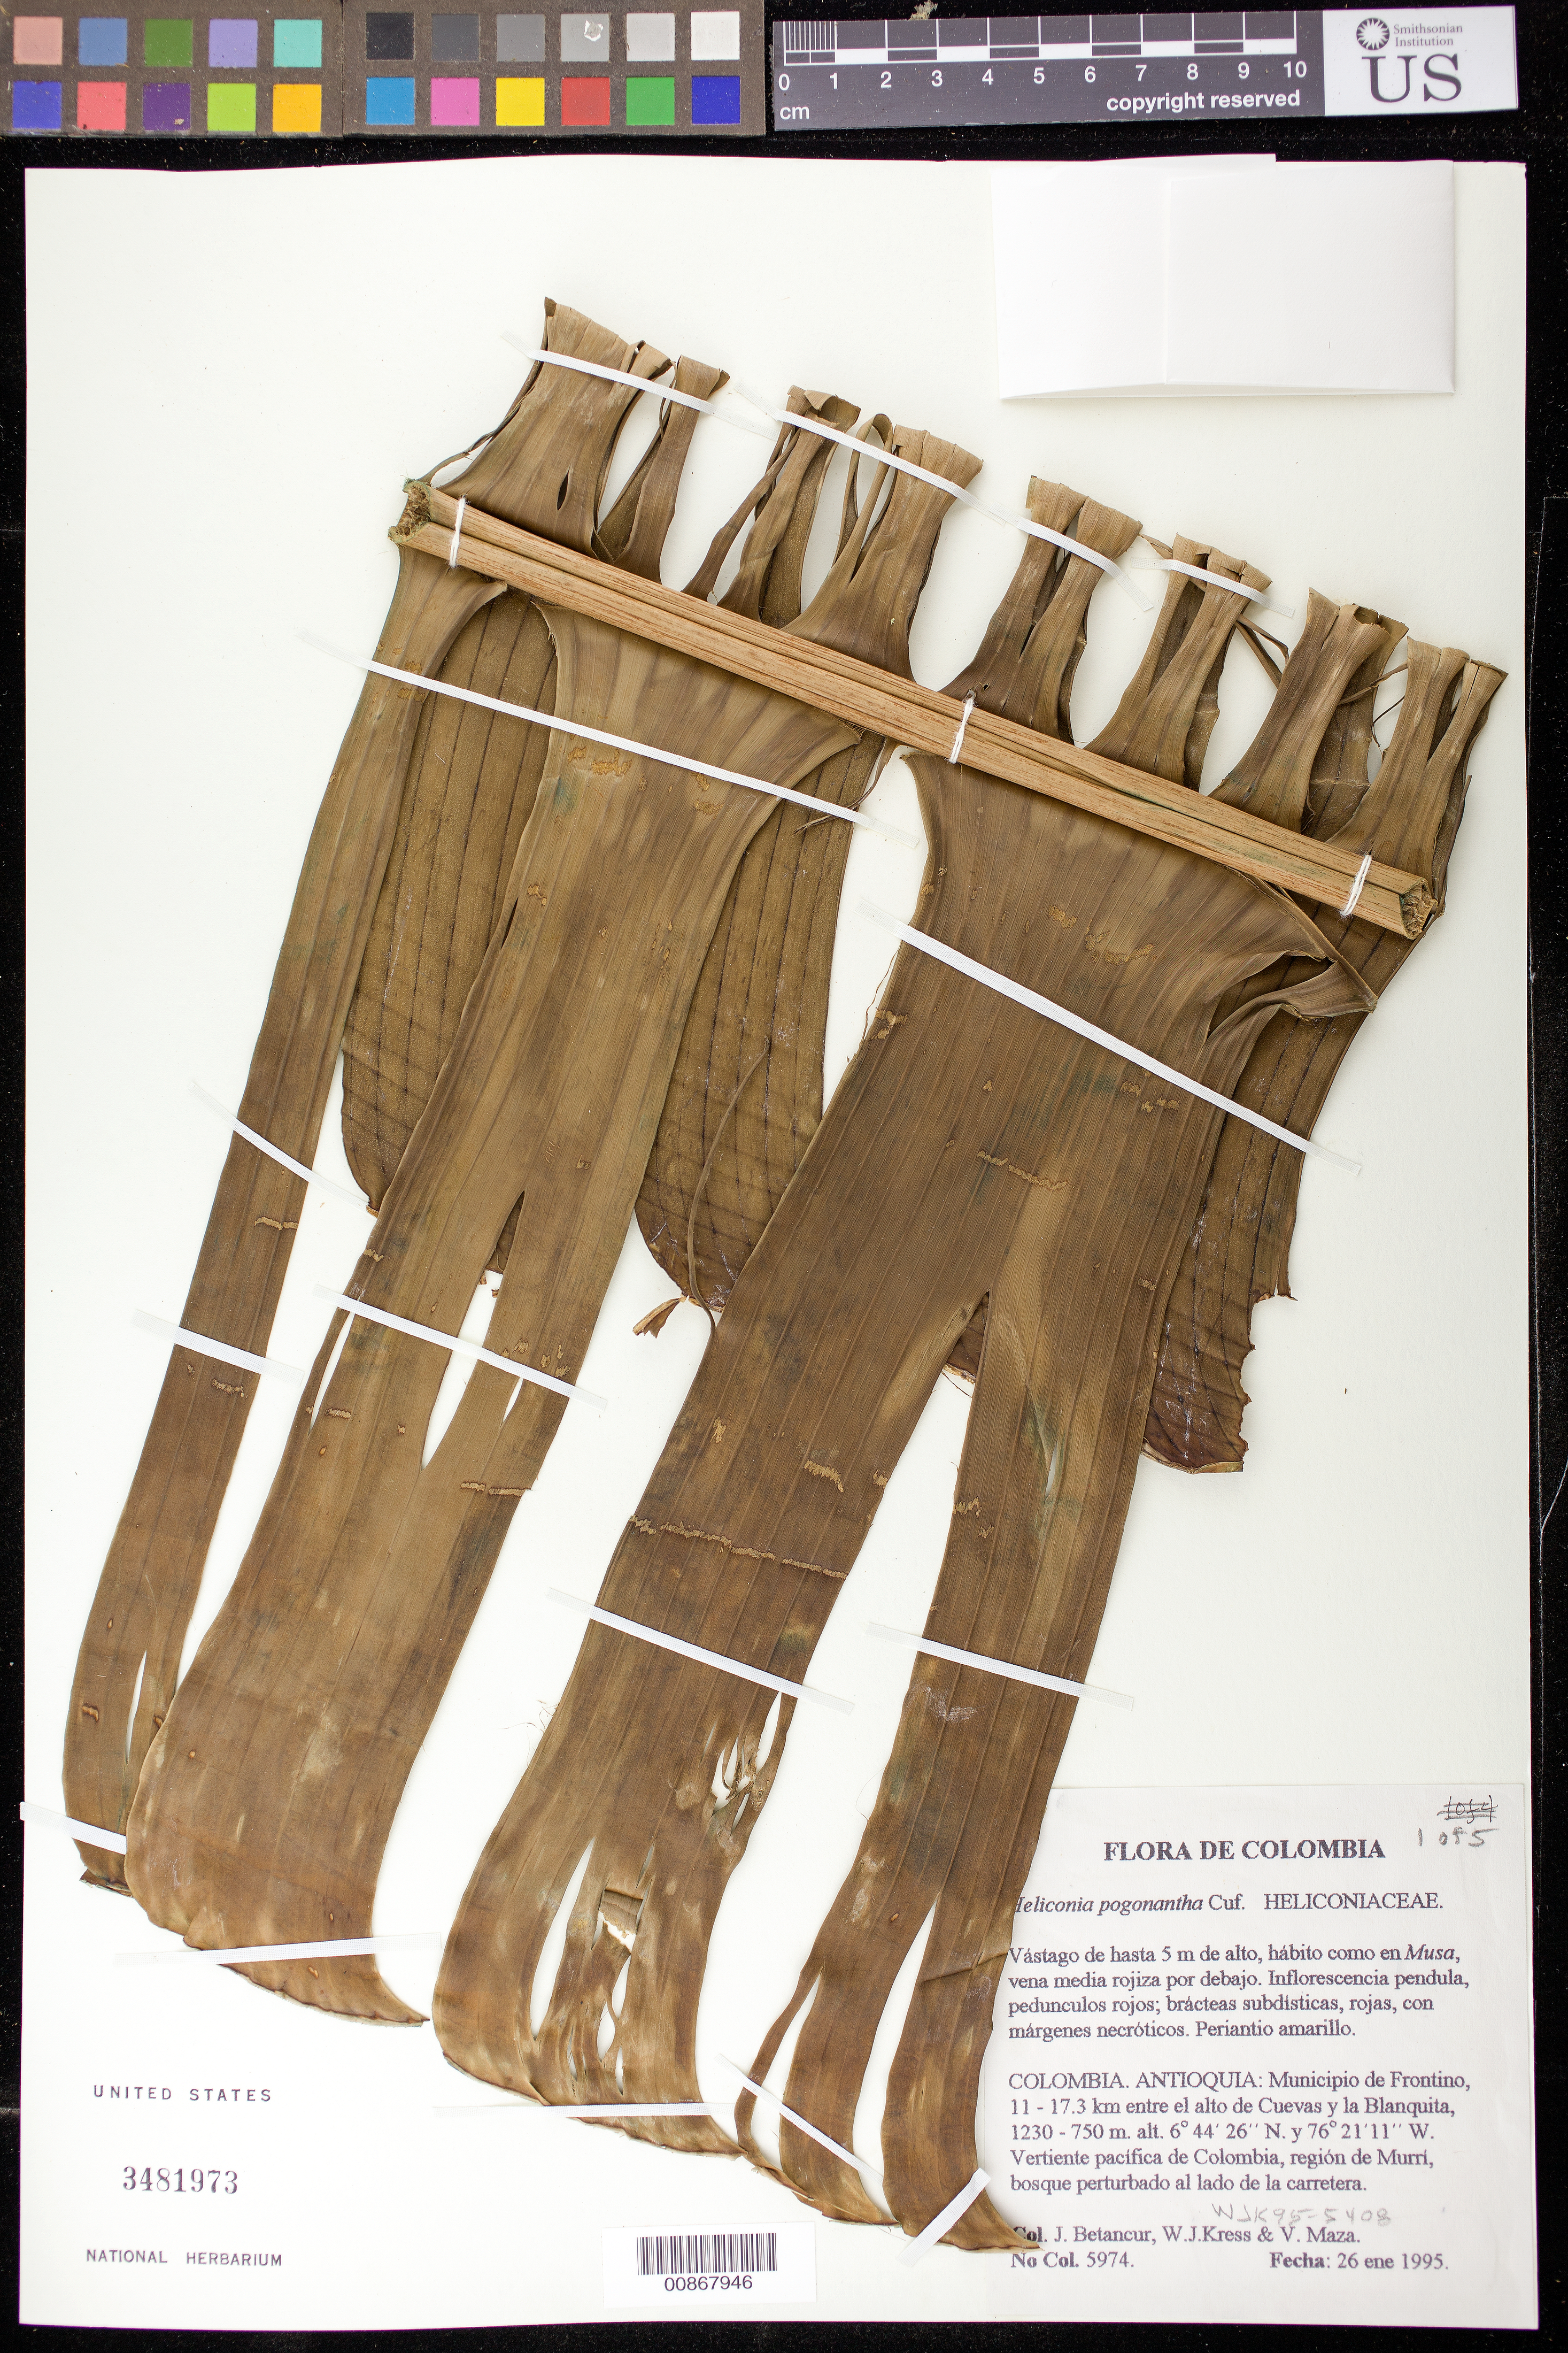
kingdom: Plantae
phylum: Tracheophyta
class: Liliopsida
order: Zingiberales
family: Heliconiaceae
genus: Heliconia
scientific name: Heliconia pogonantha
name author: Cufod.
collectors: J. C. Betancur, W. J. Kress & V. Maza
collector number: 5974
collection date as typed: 26 Jan 1995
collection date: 1995-01-26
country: Colombia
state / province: Antioquia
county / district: Frontino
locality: Road between Nutibara and La Blanquita, 29 km from Nutibara.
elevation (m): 925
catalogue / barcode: US 3481973